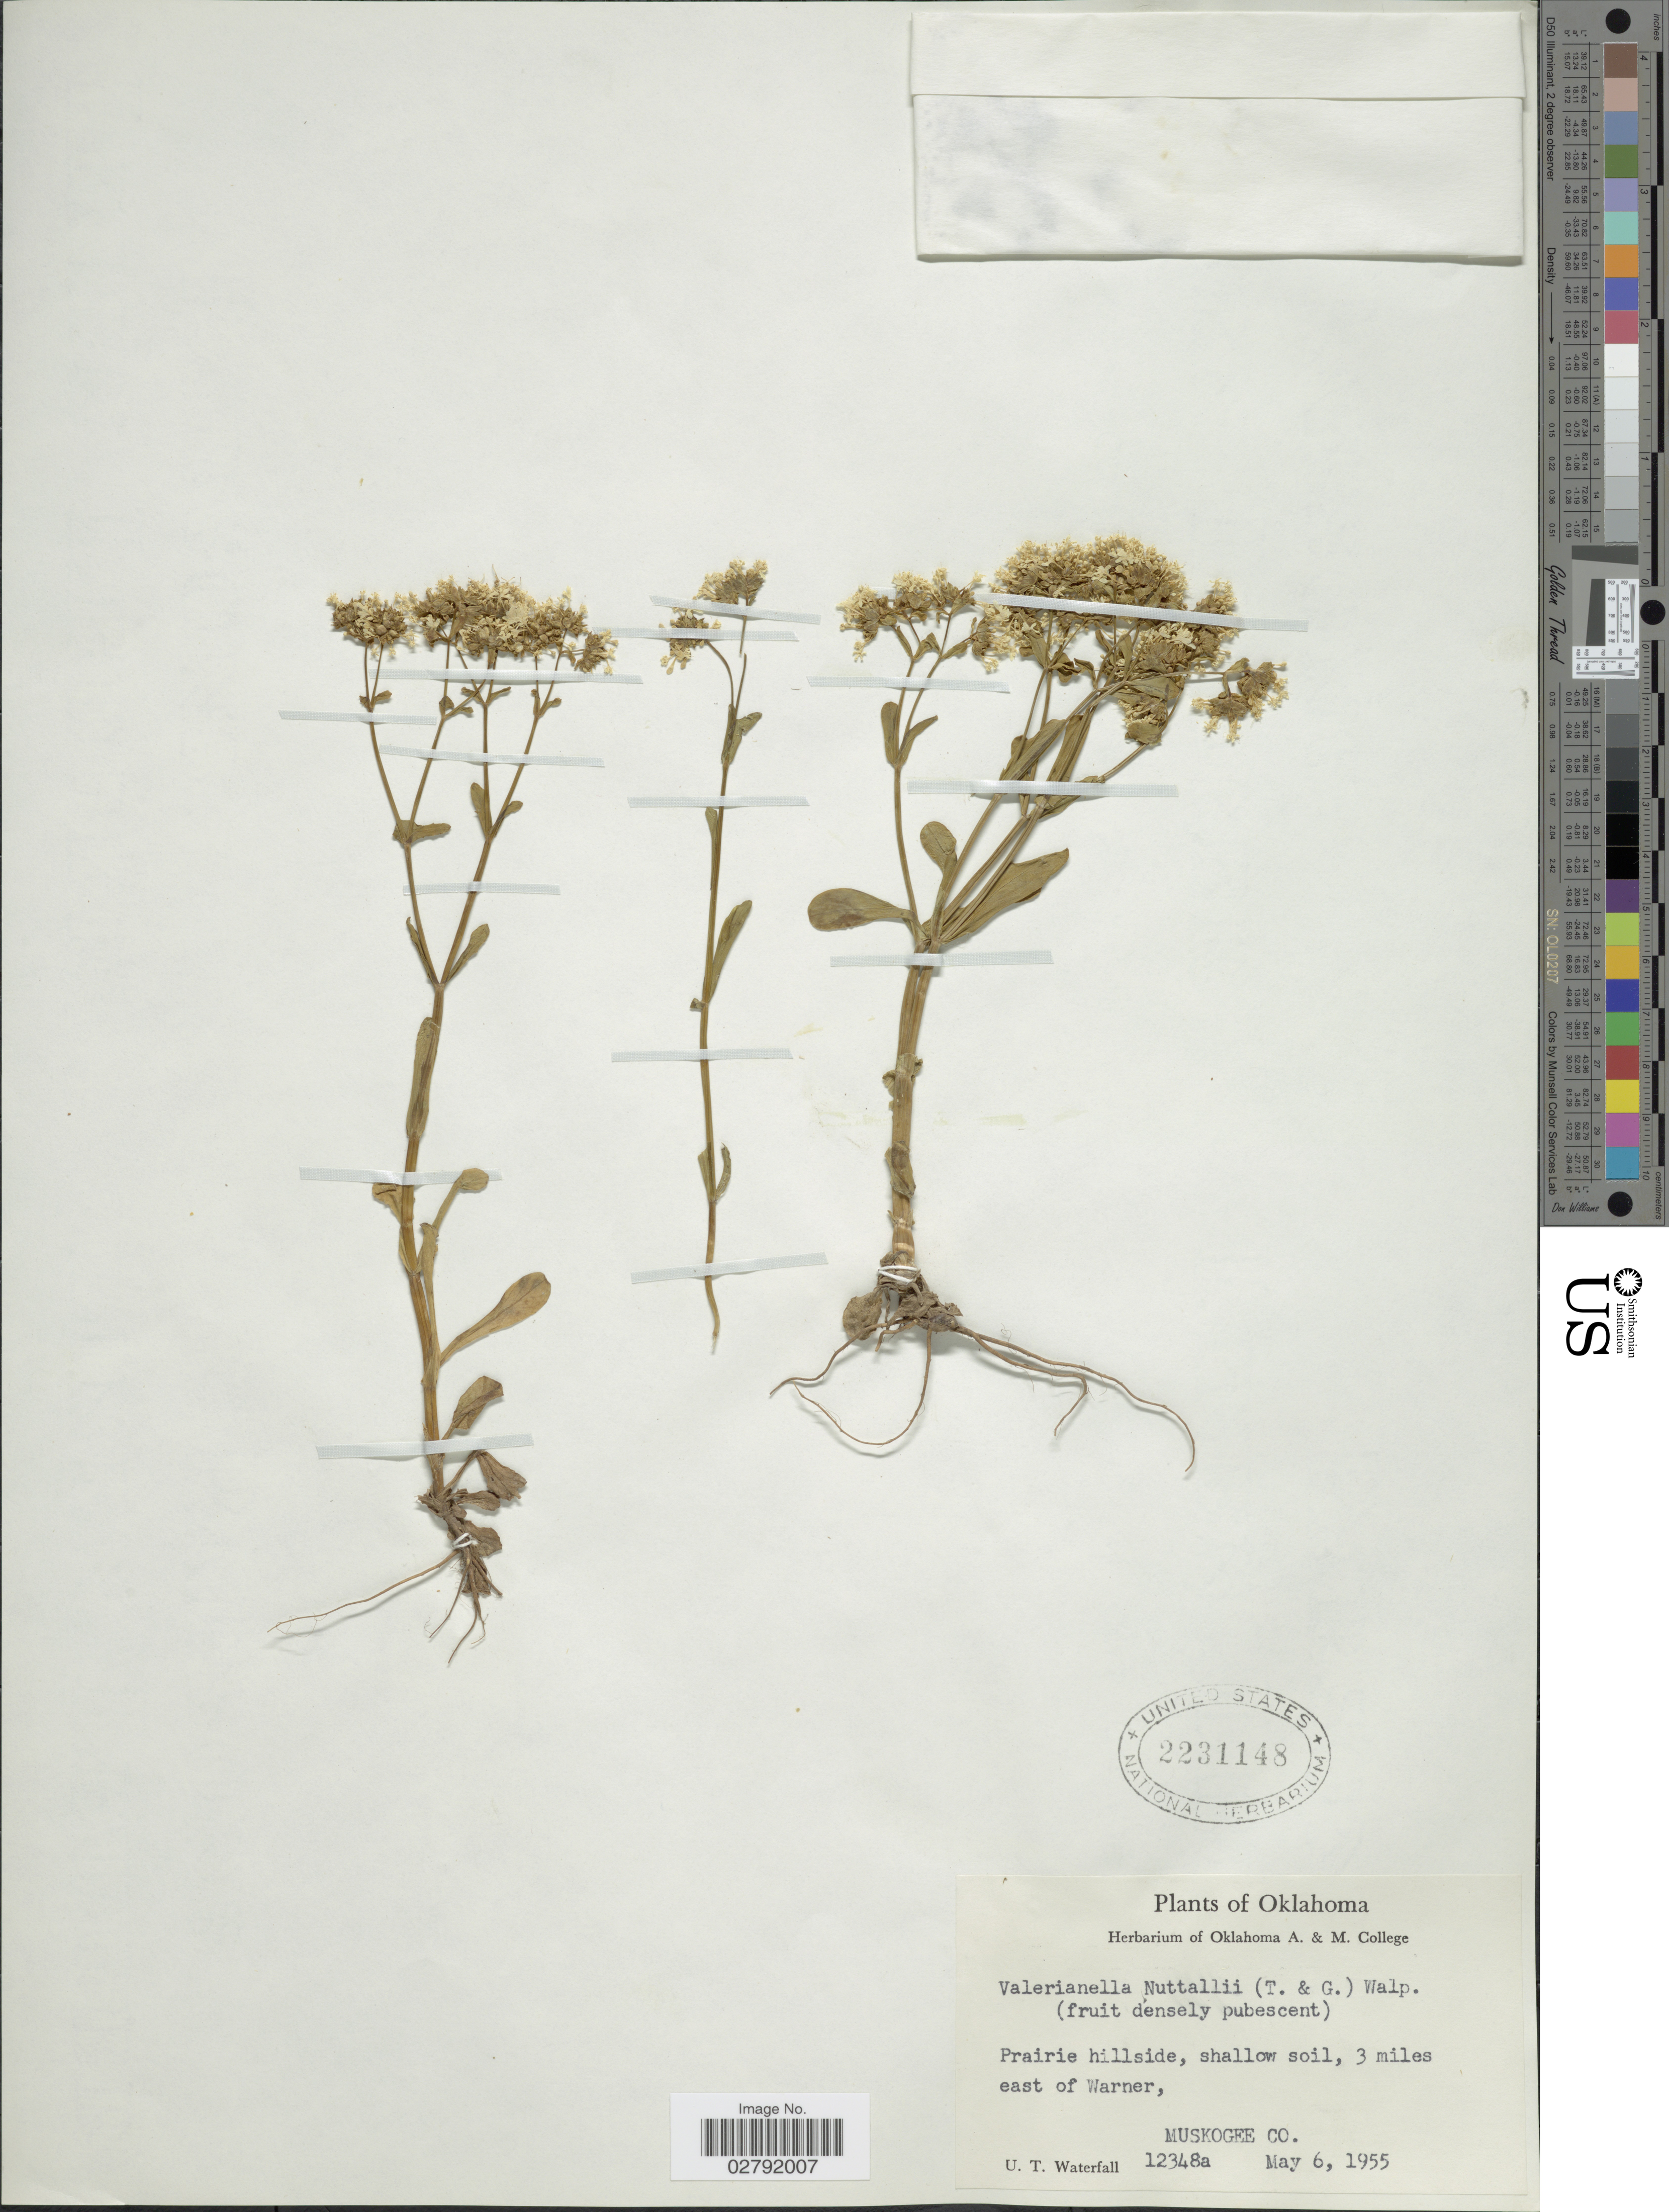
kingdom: Plantae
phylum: Tracheophyta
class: Magnoliopsida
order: Dipsacales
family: Caprifoliaceae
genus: Valerianella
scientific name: Valerianella nuttallii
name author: (Torr. & A. Gray) Walp.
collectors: U. T. Waterfall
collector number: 12348a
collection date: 1955-05-06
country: United States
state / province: Oklahoma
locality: Prairie hillside, shallow soil, 3 miles east of Warner, Muskogee Co.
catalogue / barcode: US 2231148